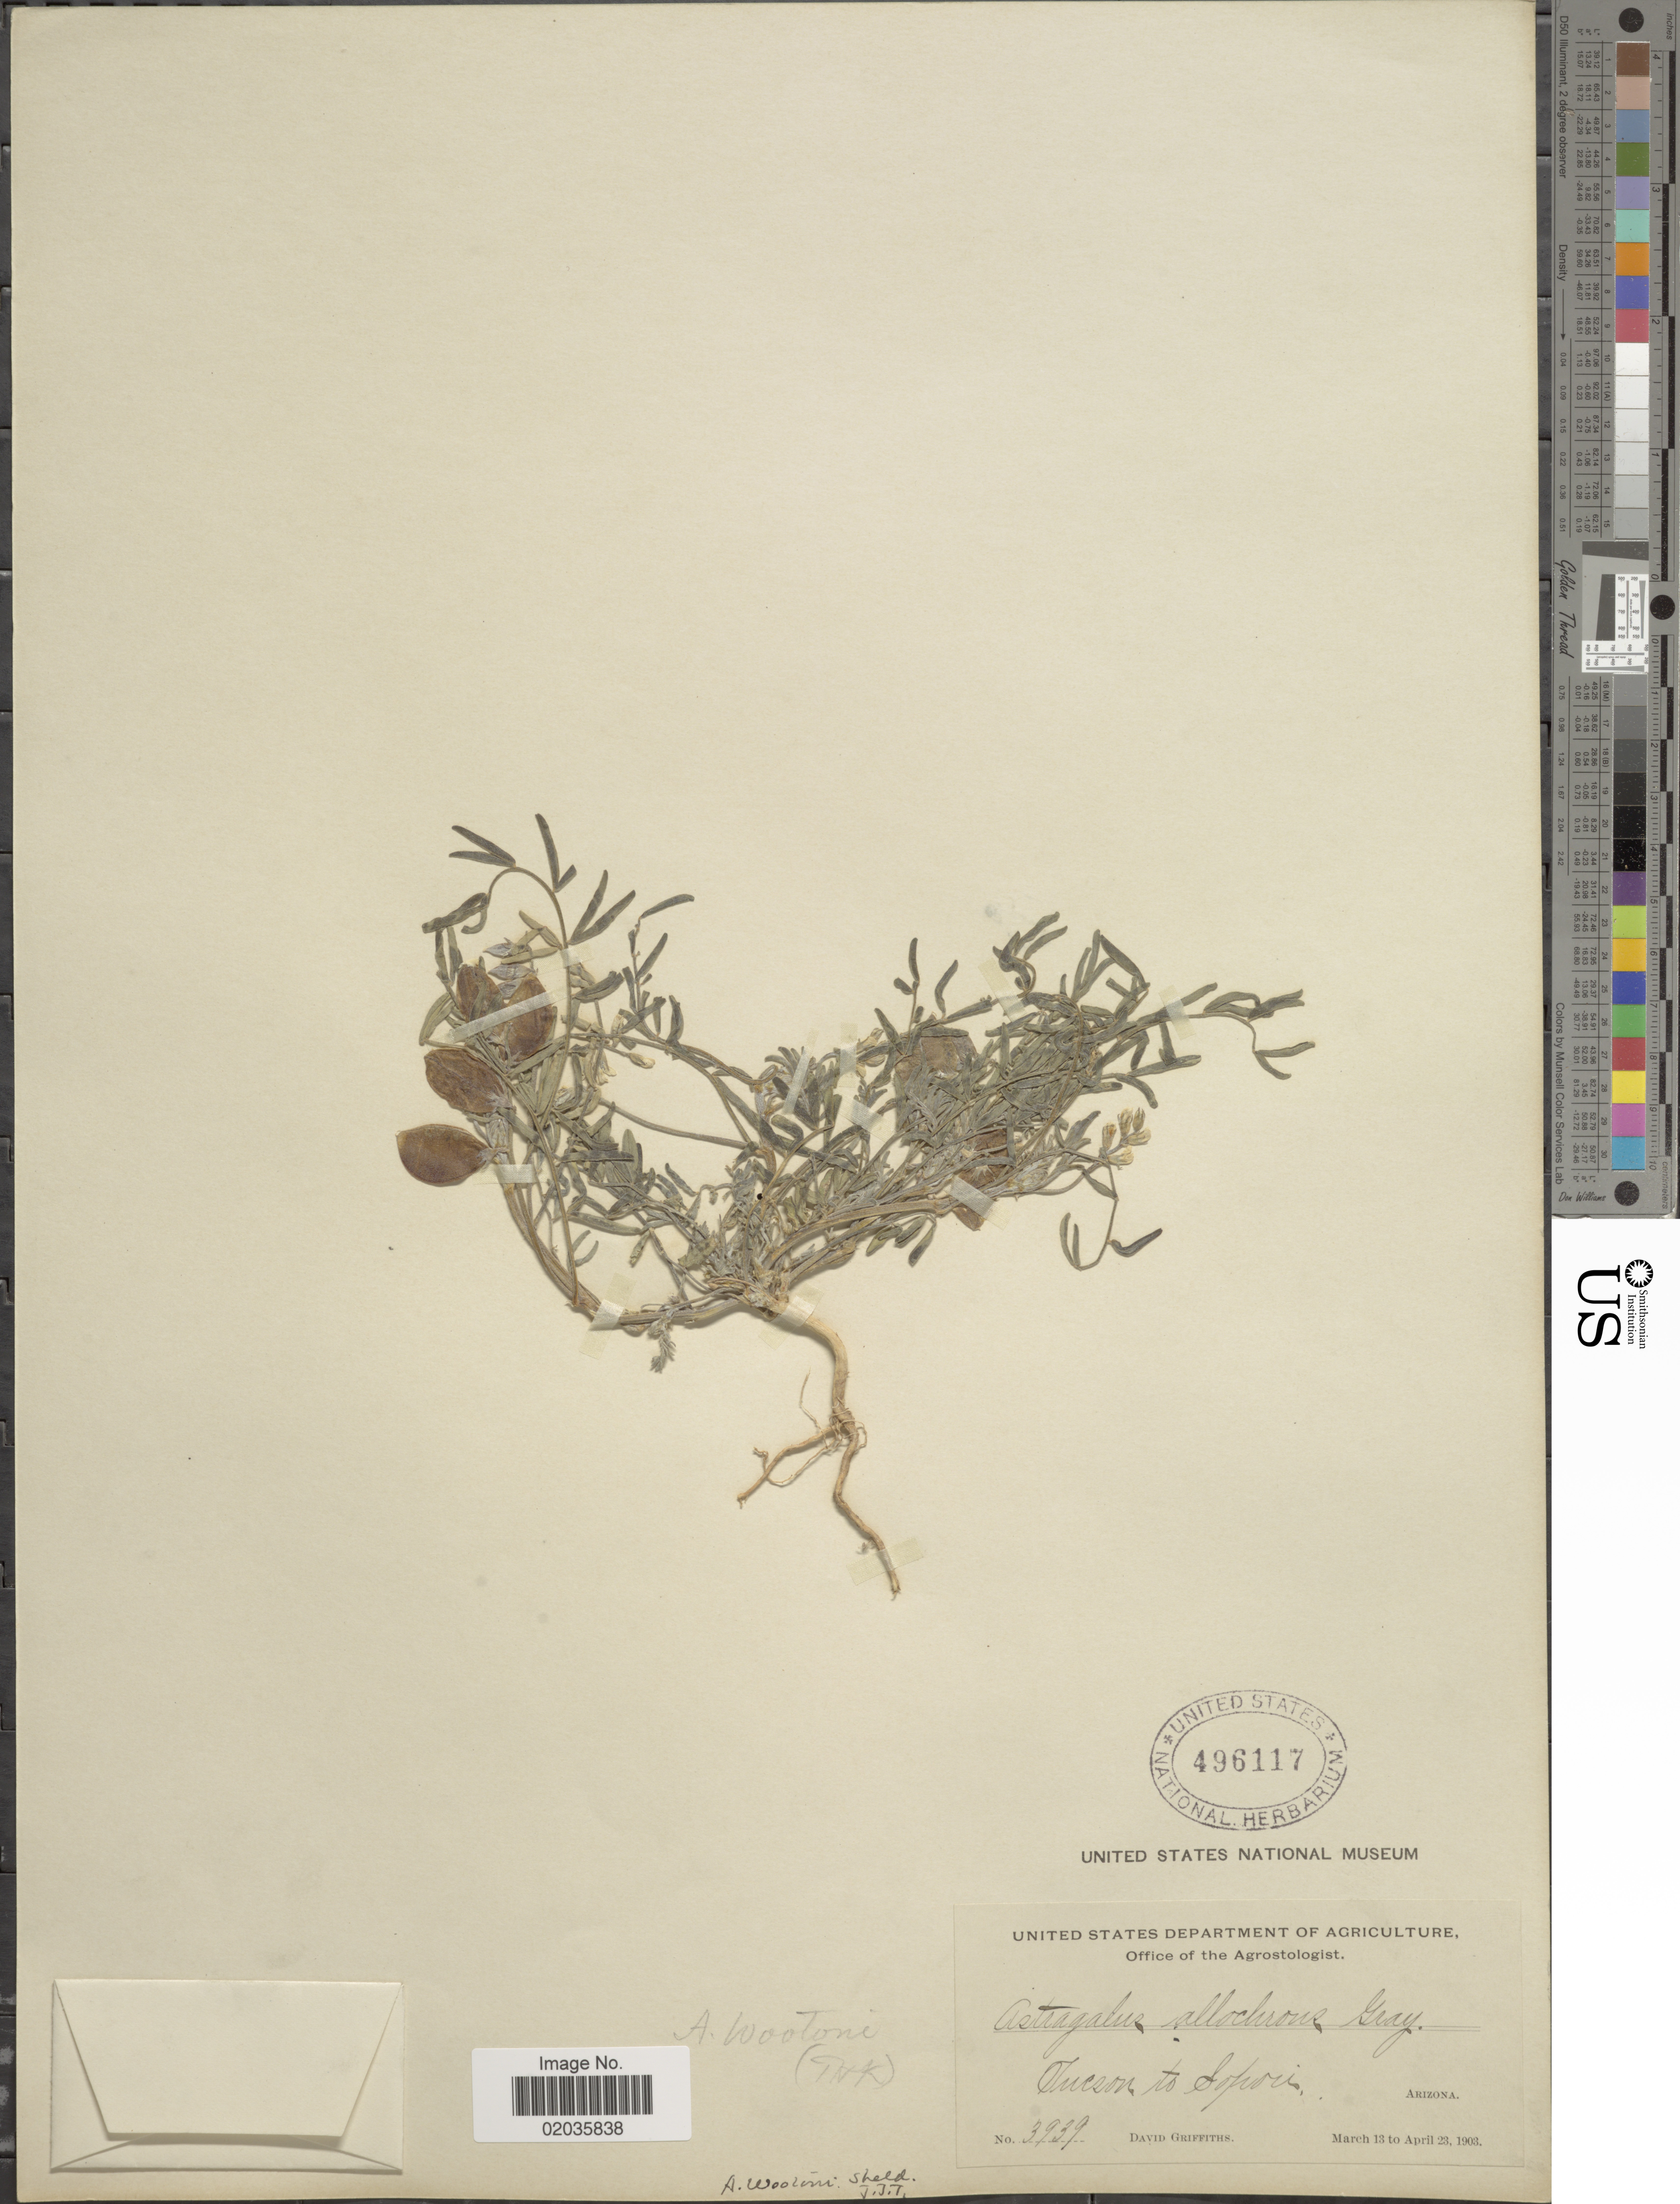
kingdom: Plantae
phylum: Tracheophyta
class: Magnoliopsida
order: Fabales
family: Fabaceae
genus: Astragalus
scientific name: Astragalus wootonii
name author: E. Sheld.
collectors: D. Griffths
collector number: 3939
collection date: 1903-03-13/1903-04-23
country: United States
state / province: Arizona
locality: Tucson to Sopori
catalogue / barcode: US 496117